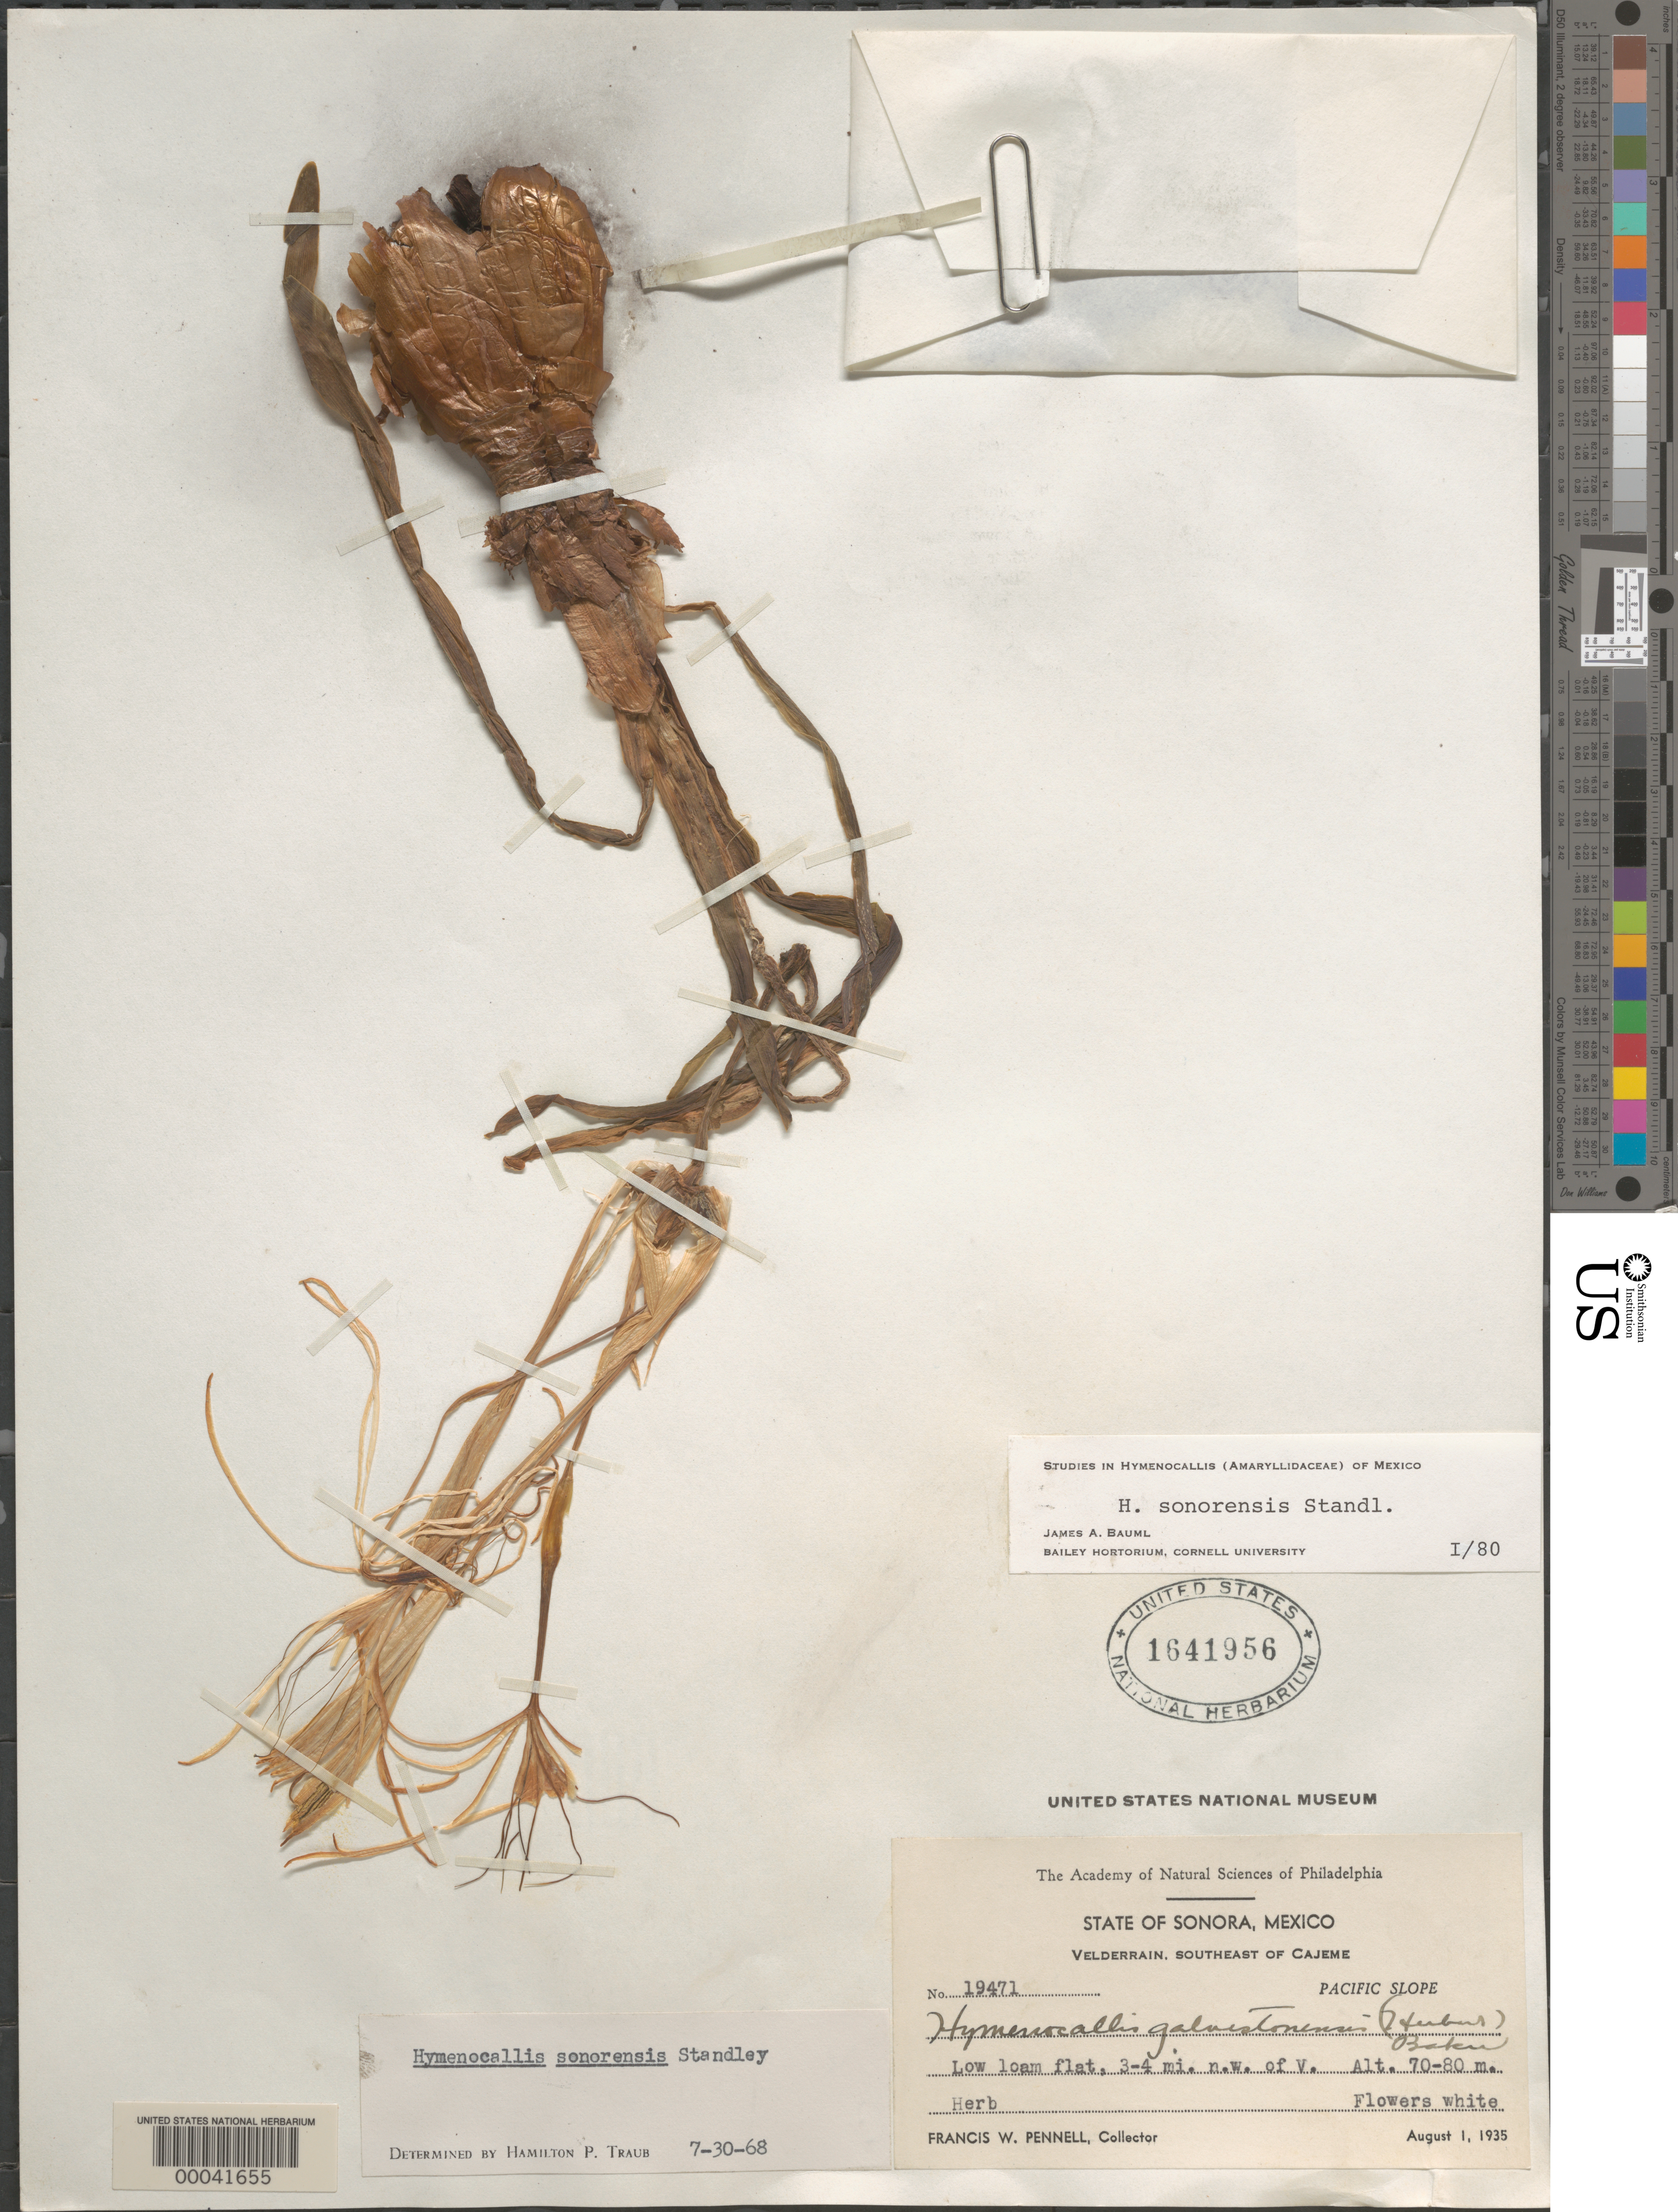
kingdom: Plantae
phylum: Tracheophyta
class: Liliopsida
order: Asparagales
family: Amaryllidaceae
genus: Hymenocallis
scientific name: Hymenocallis sonorensis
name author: Standl.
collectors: F. W. Pennell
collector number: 19471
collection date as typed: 01 Aug 1935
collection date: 1935-08-01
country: Mexico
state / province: Sonora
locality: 3-4 mi. NW of Velderrain, SE of Cajeme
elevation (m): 70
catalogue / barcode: US 1641956